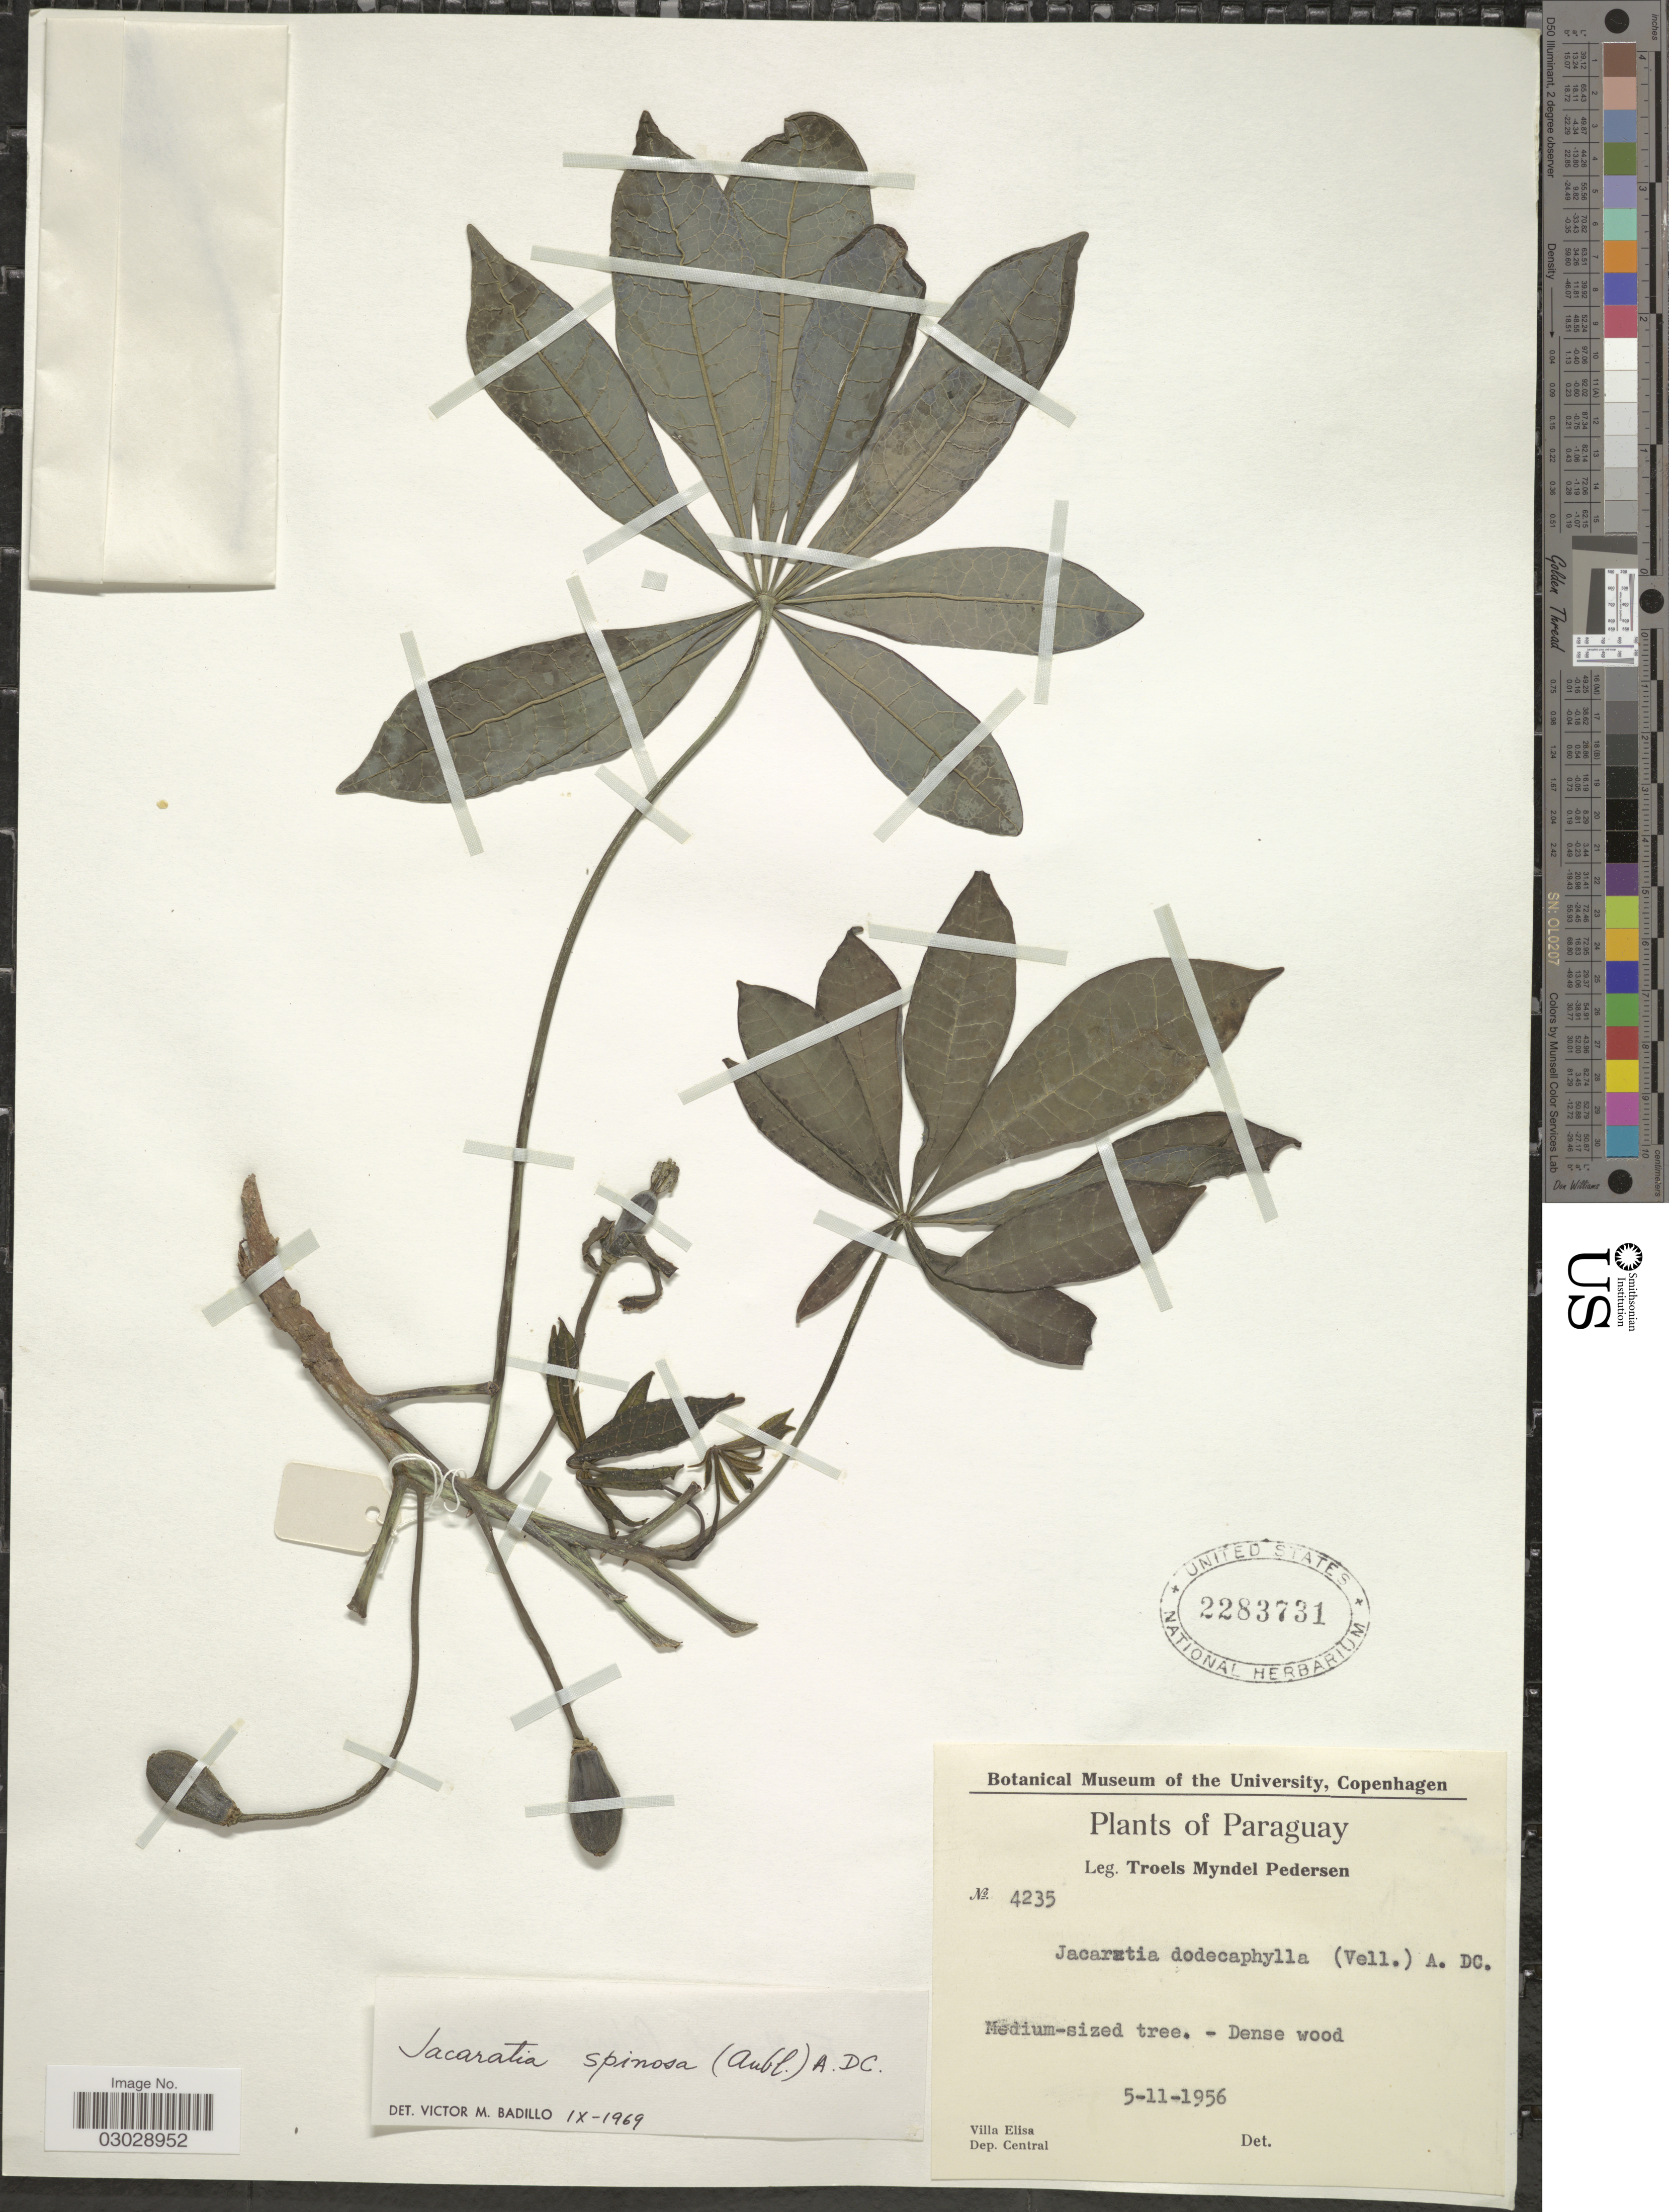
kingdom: Plantae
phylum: Tracheophyta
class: Magnoliopsida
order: Brassicales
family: Caricaceae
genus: Jacaratia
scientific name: Jacaratia spinosa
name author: (Aubl.) A. DC.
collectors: T. Pederson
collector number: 4235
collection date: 1956-11-05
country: Paraguay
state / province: Central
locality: Villa Elisa. Dep. Central.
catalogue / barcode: US 2283731